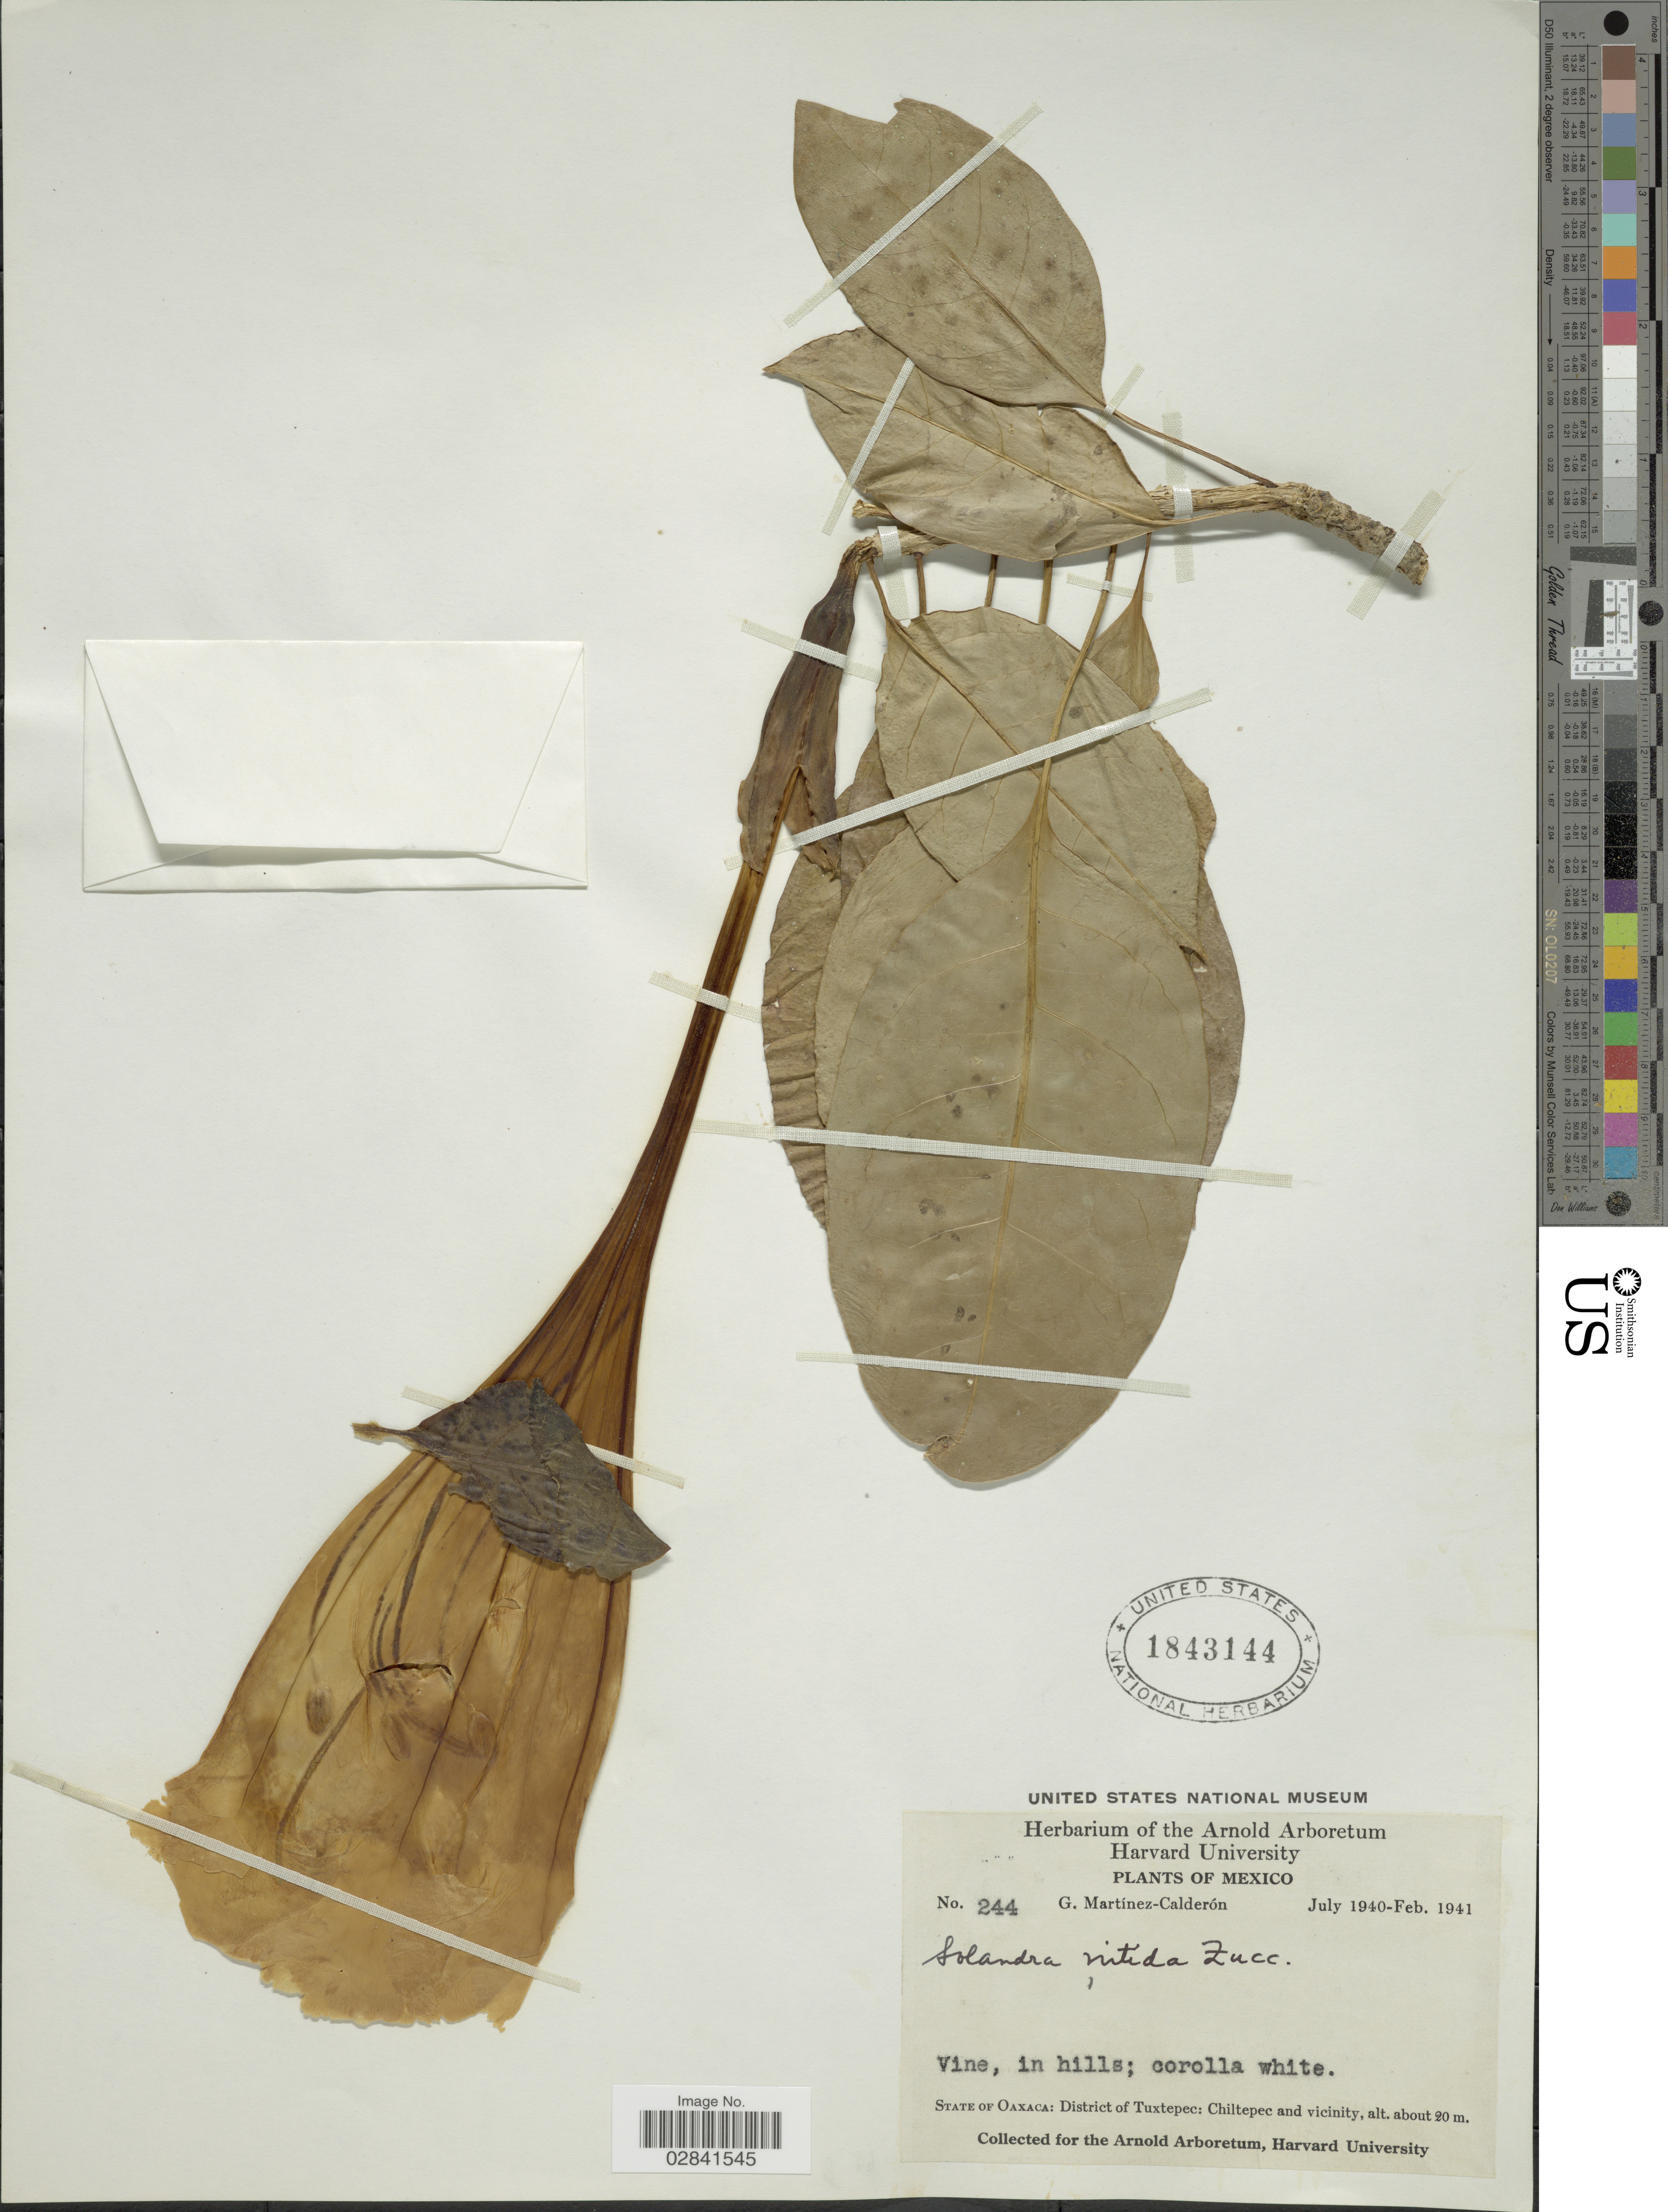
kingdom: Plantae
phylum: Tracheophyta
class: Magnoliopsida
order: Solanales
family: Solanaceae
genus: Solandra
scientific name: Solandra maxima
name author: (Sessé & Moc.) P.S. Green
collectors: G. Martínez Calderón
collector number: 244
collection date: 1940-07/1941-02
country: Mexico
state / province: Oaxaca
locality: District of Tuxtepec: Chiltepec and vicinity.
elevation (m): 20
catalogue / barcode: US 1843144